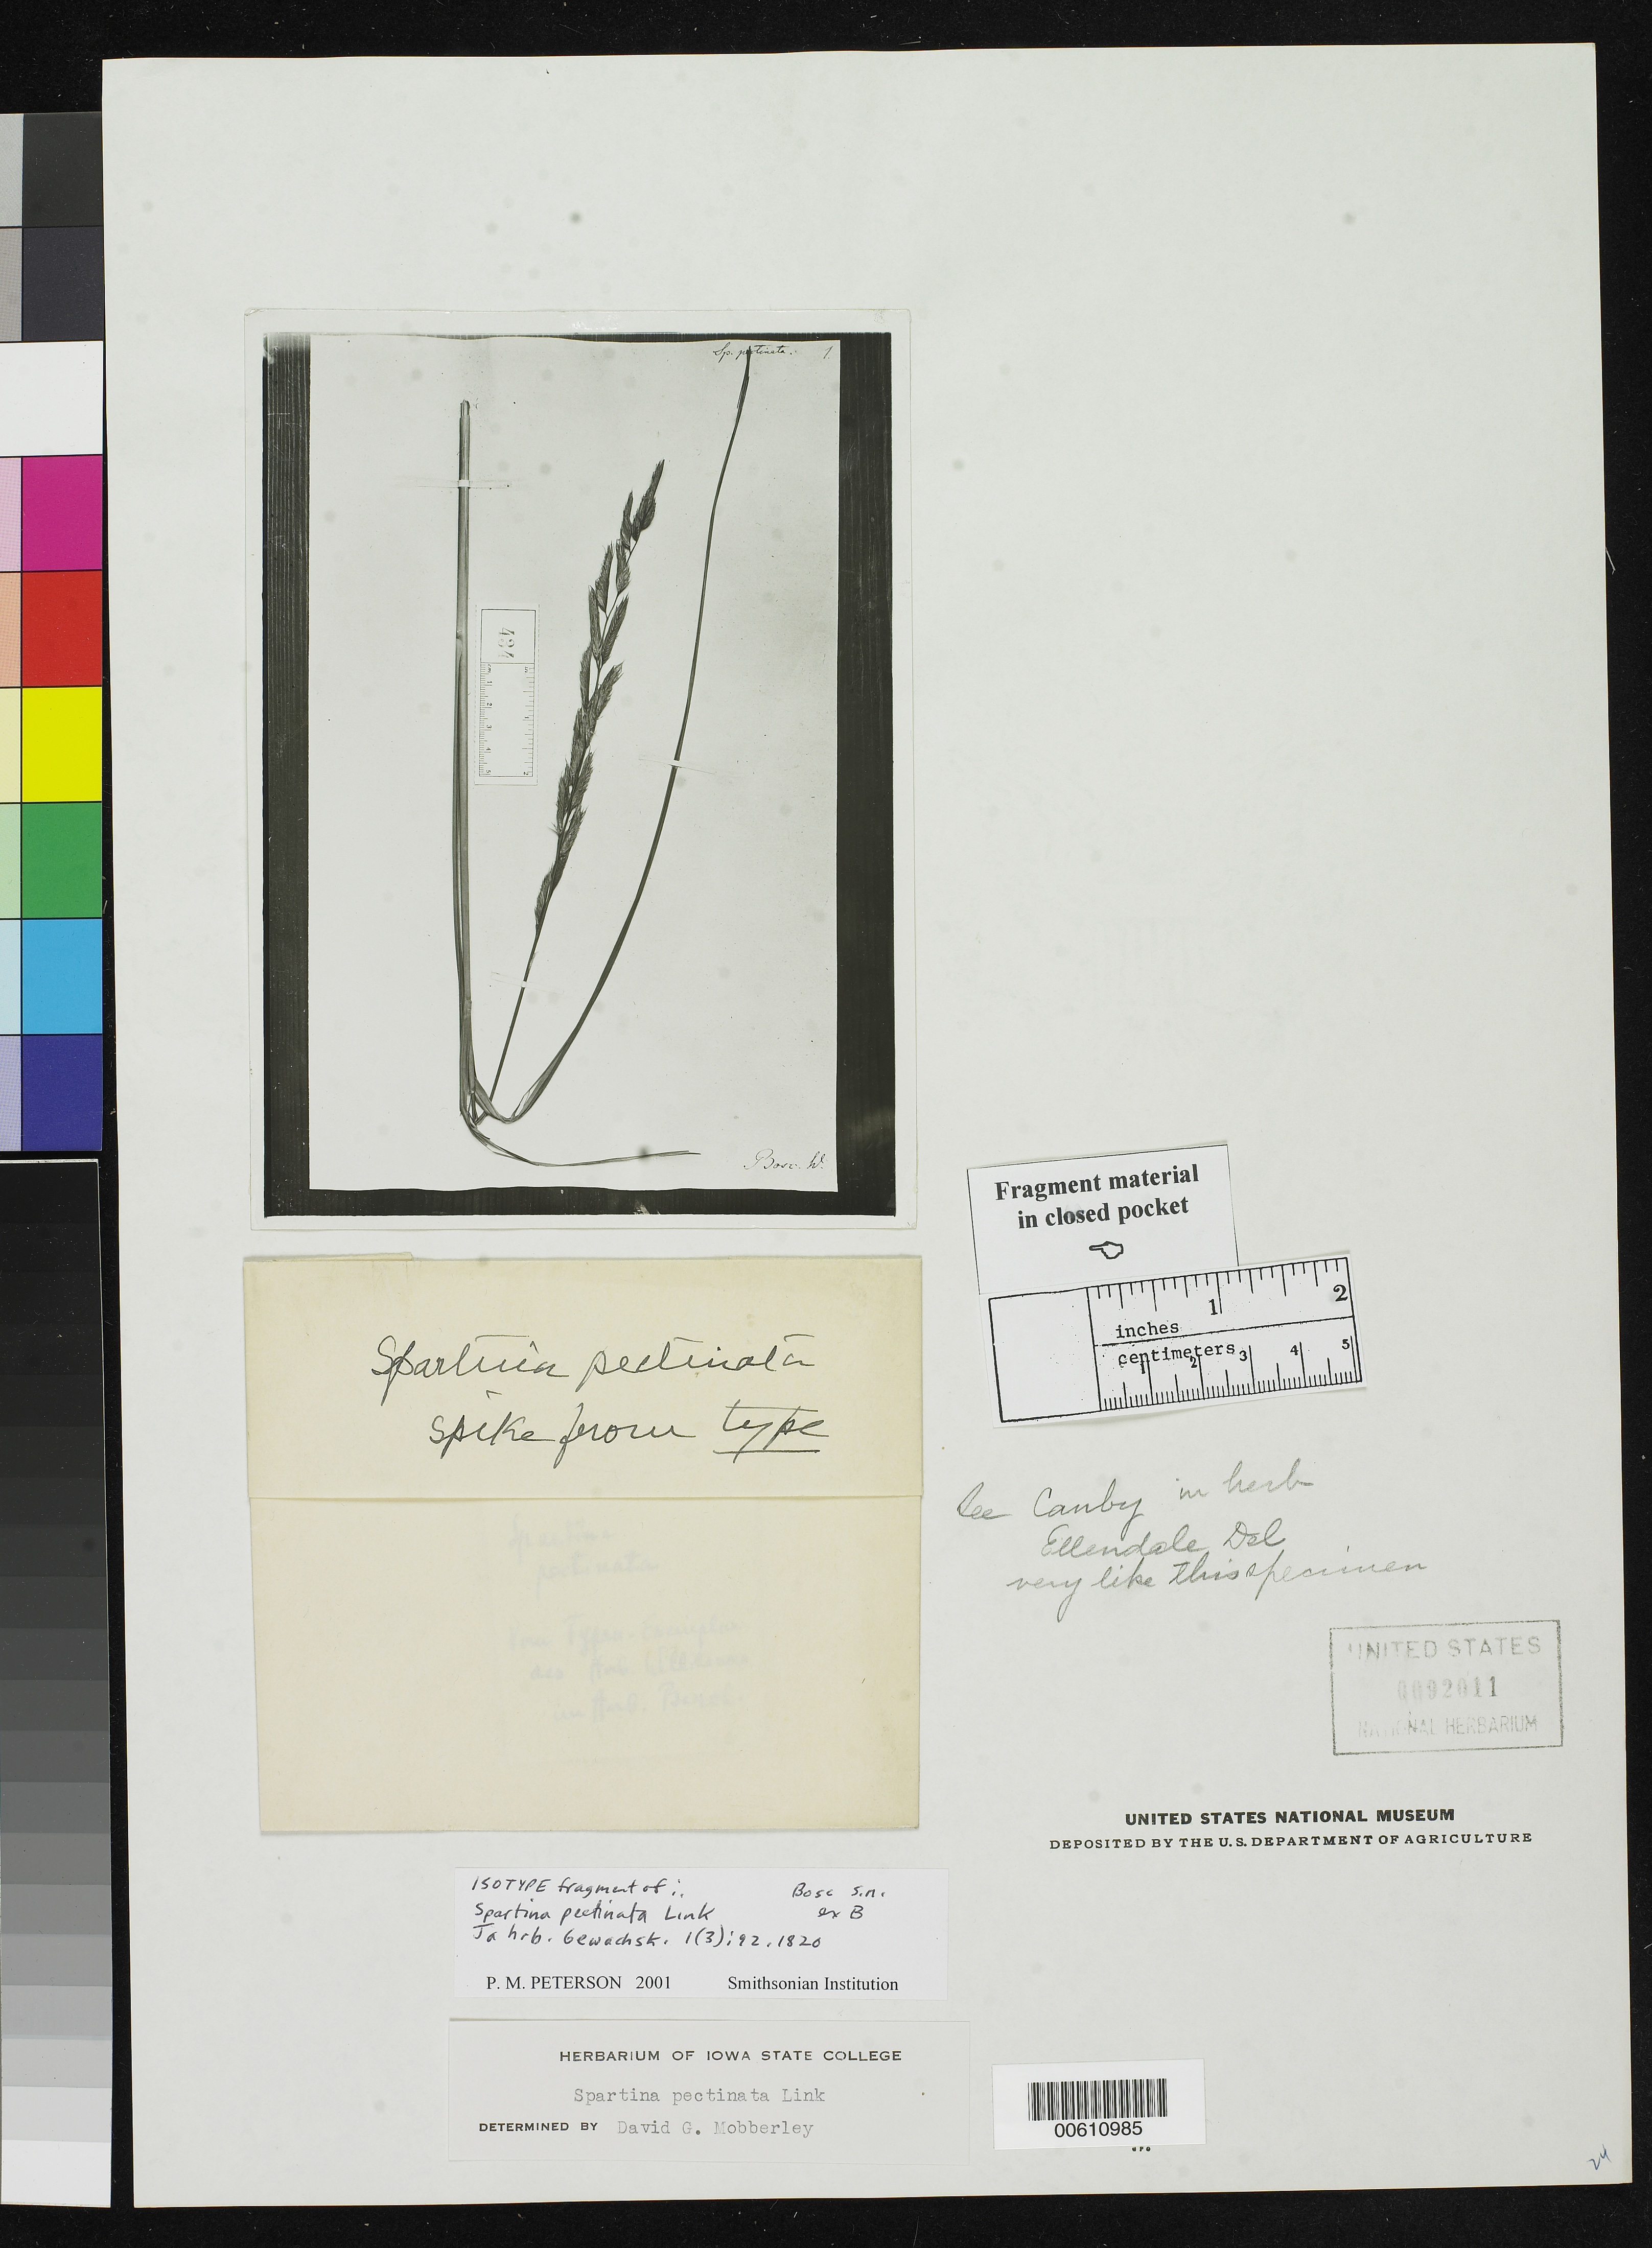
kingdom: Plantae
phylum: Tracheophyta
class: Liliopsida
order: Poales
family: Poaceae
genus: Spartina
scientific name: Spartina pectinata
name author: Link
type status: Type Fragment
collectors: L. A. G. Bosc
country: United States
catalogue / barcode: US 92011